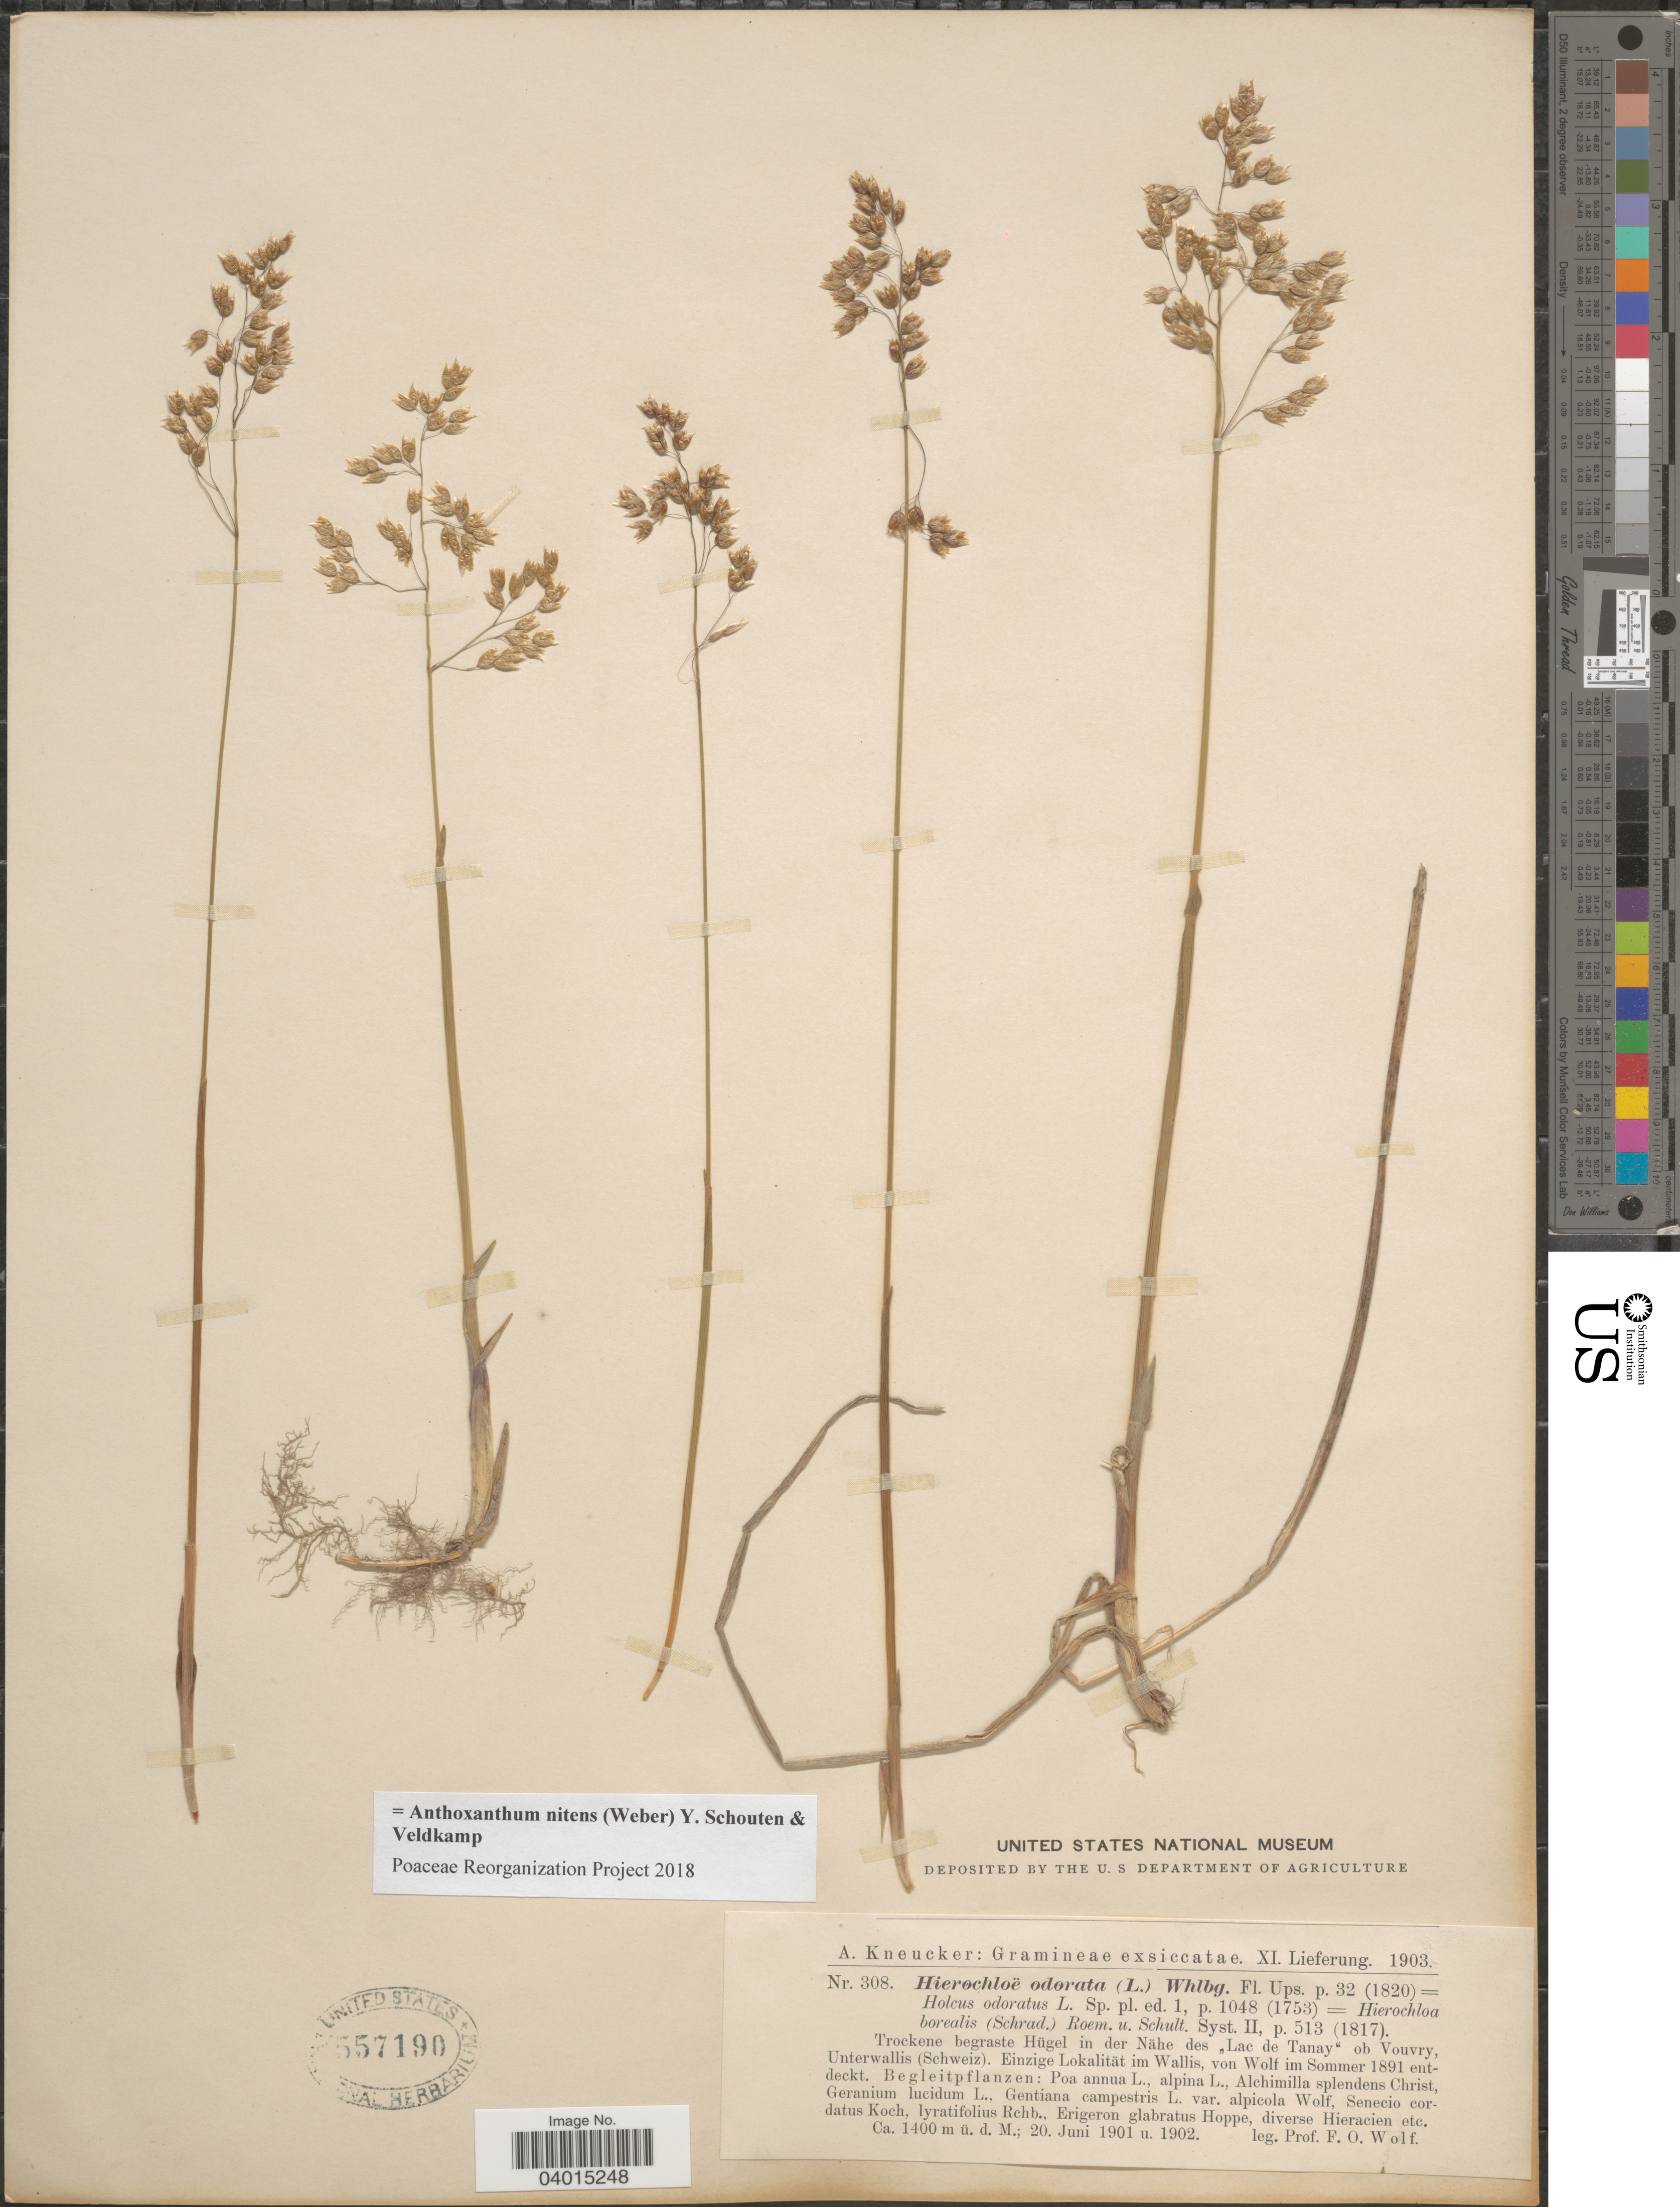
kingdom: Plantae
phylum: Tracheophyta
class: Liliopsida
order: Poales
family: Poaceae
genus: Anthoxanthum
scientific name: Anthoxanthum nitens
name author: (G.H. Weber) R.T.A. Schouten & Veldkamp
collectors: F. Wolf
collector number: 308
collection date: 1901-06-20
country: Switzerland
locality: Trockene begraste Hügel in der nähe des "Lac de Tanay" ob Vouvry, Unterwallis (Schweiz). Einzige Lokalität im Wallis.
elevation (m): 1400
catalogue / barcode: US 557190